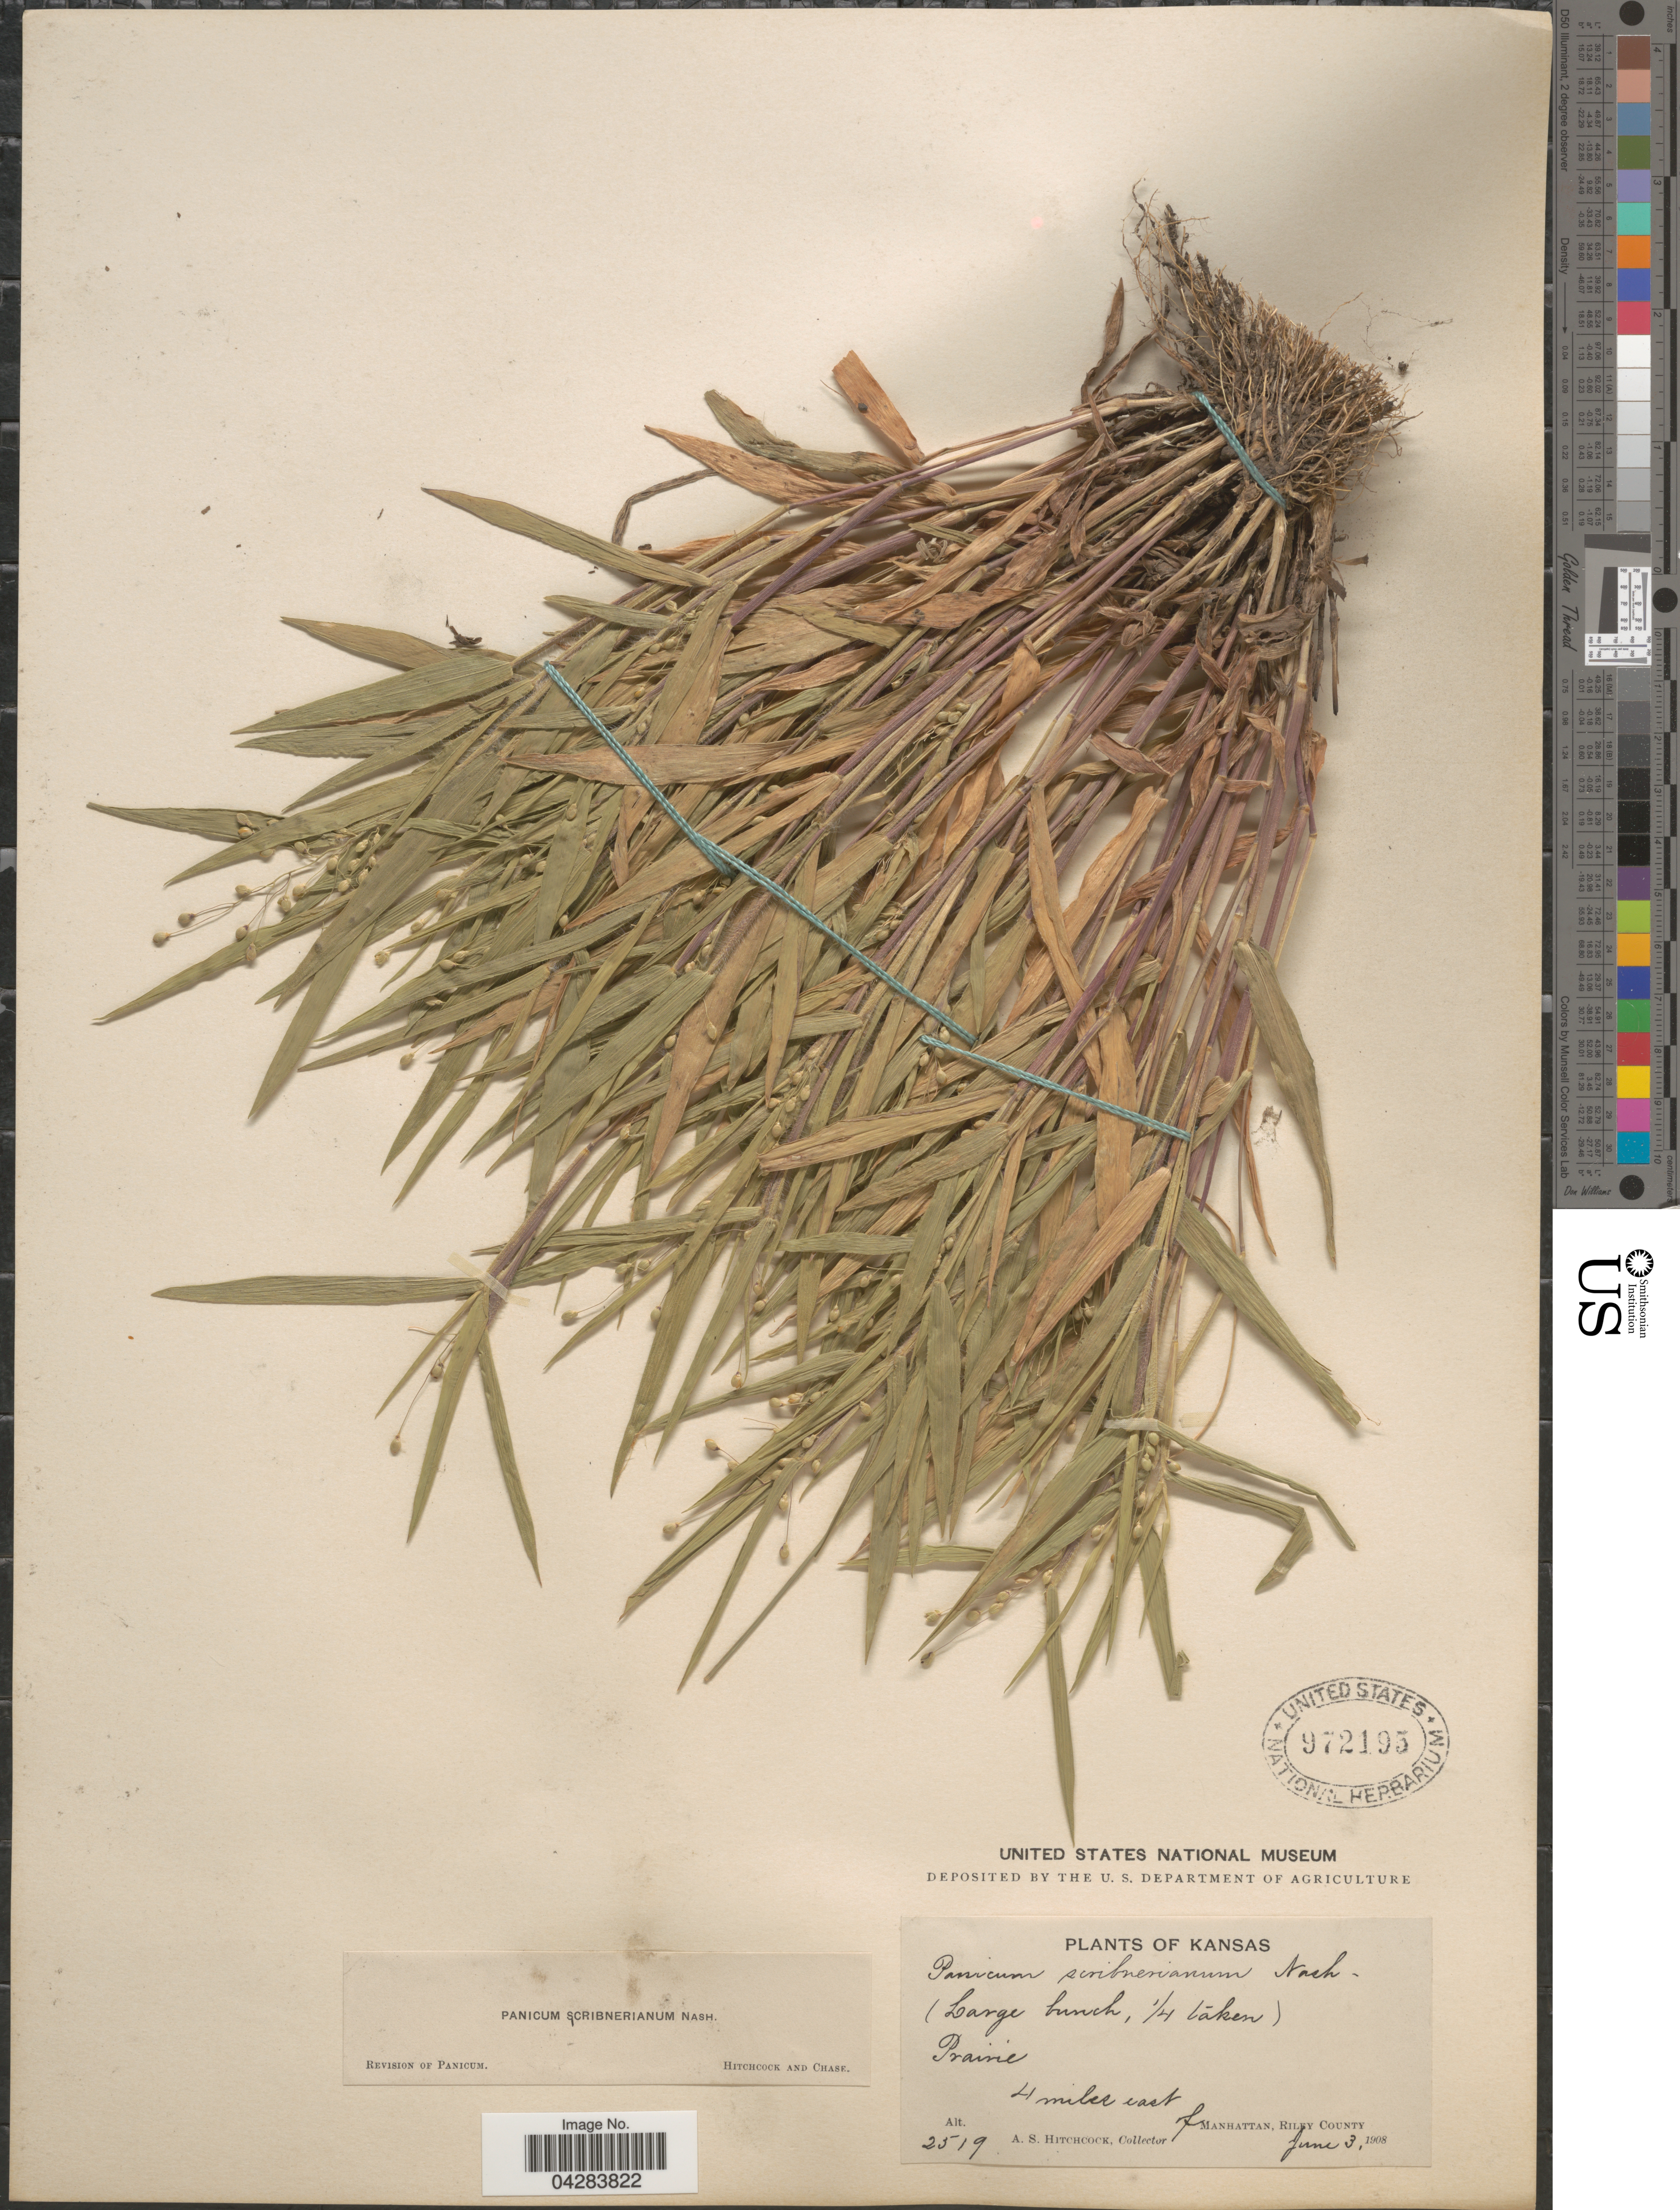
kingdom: Plantae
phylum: Tracheophyta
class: Liliopsida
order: Poales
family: Poaceae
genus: Dichanthelium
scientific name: Dichanthelium oligosanthes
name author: (Schult.) Gould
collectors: A. S. Hitchcock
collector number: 2519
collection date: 1908-06-03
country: United States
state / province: Kansas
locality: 4 miles east of Manhattan, Riley County.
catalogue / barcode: US 972195